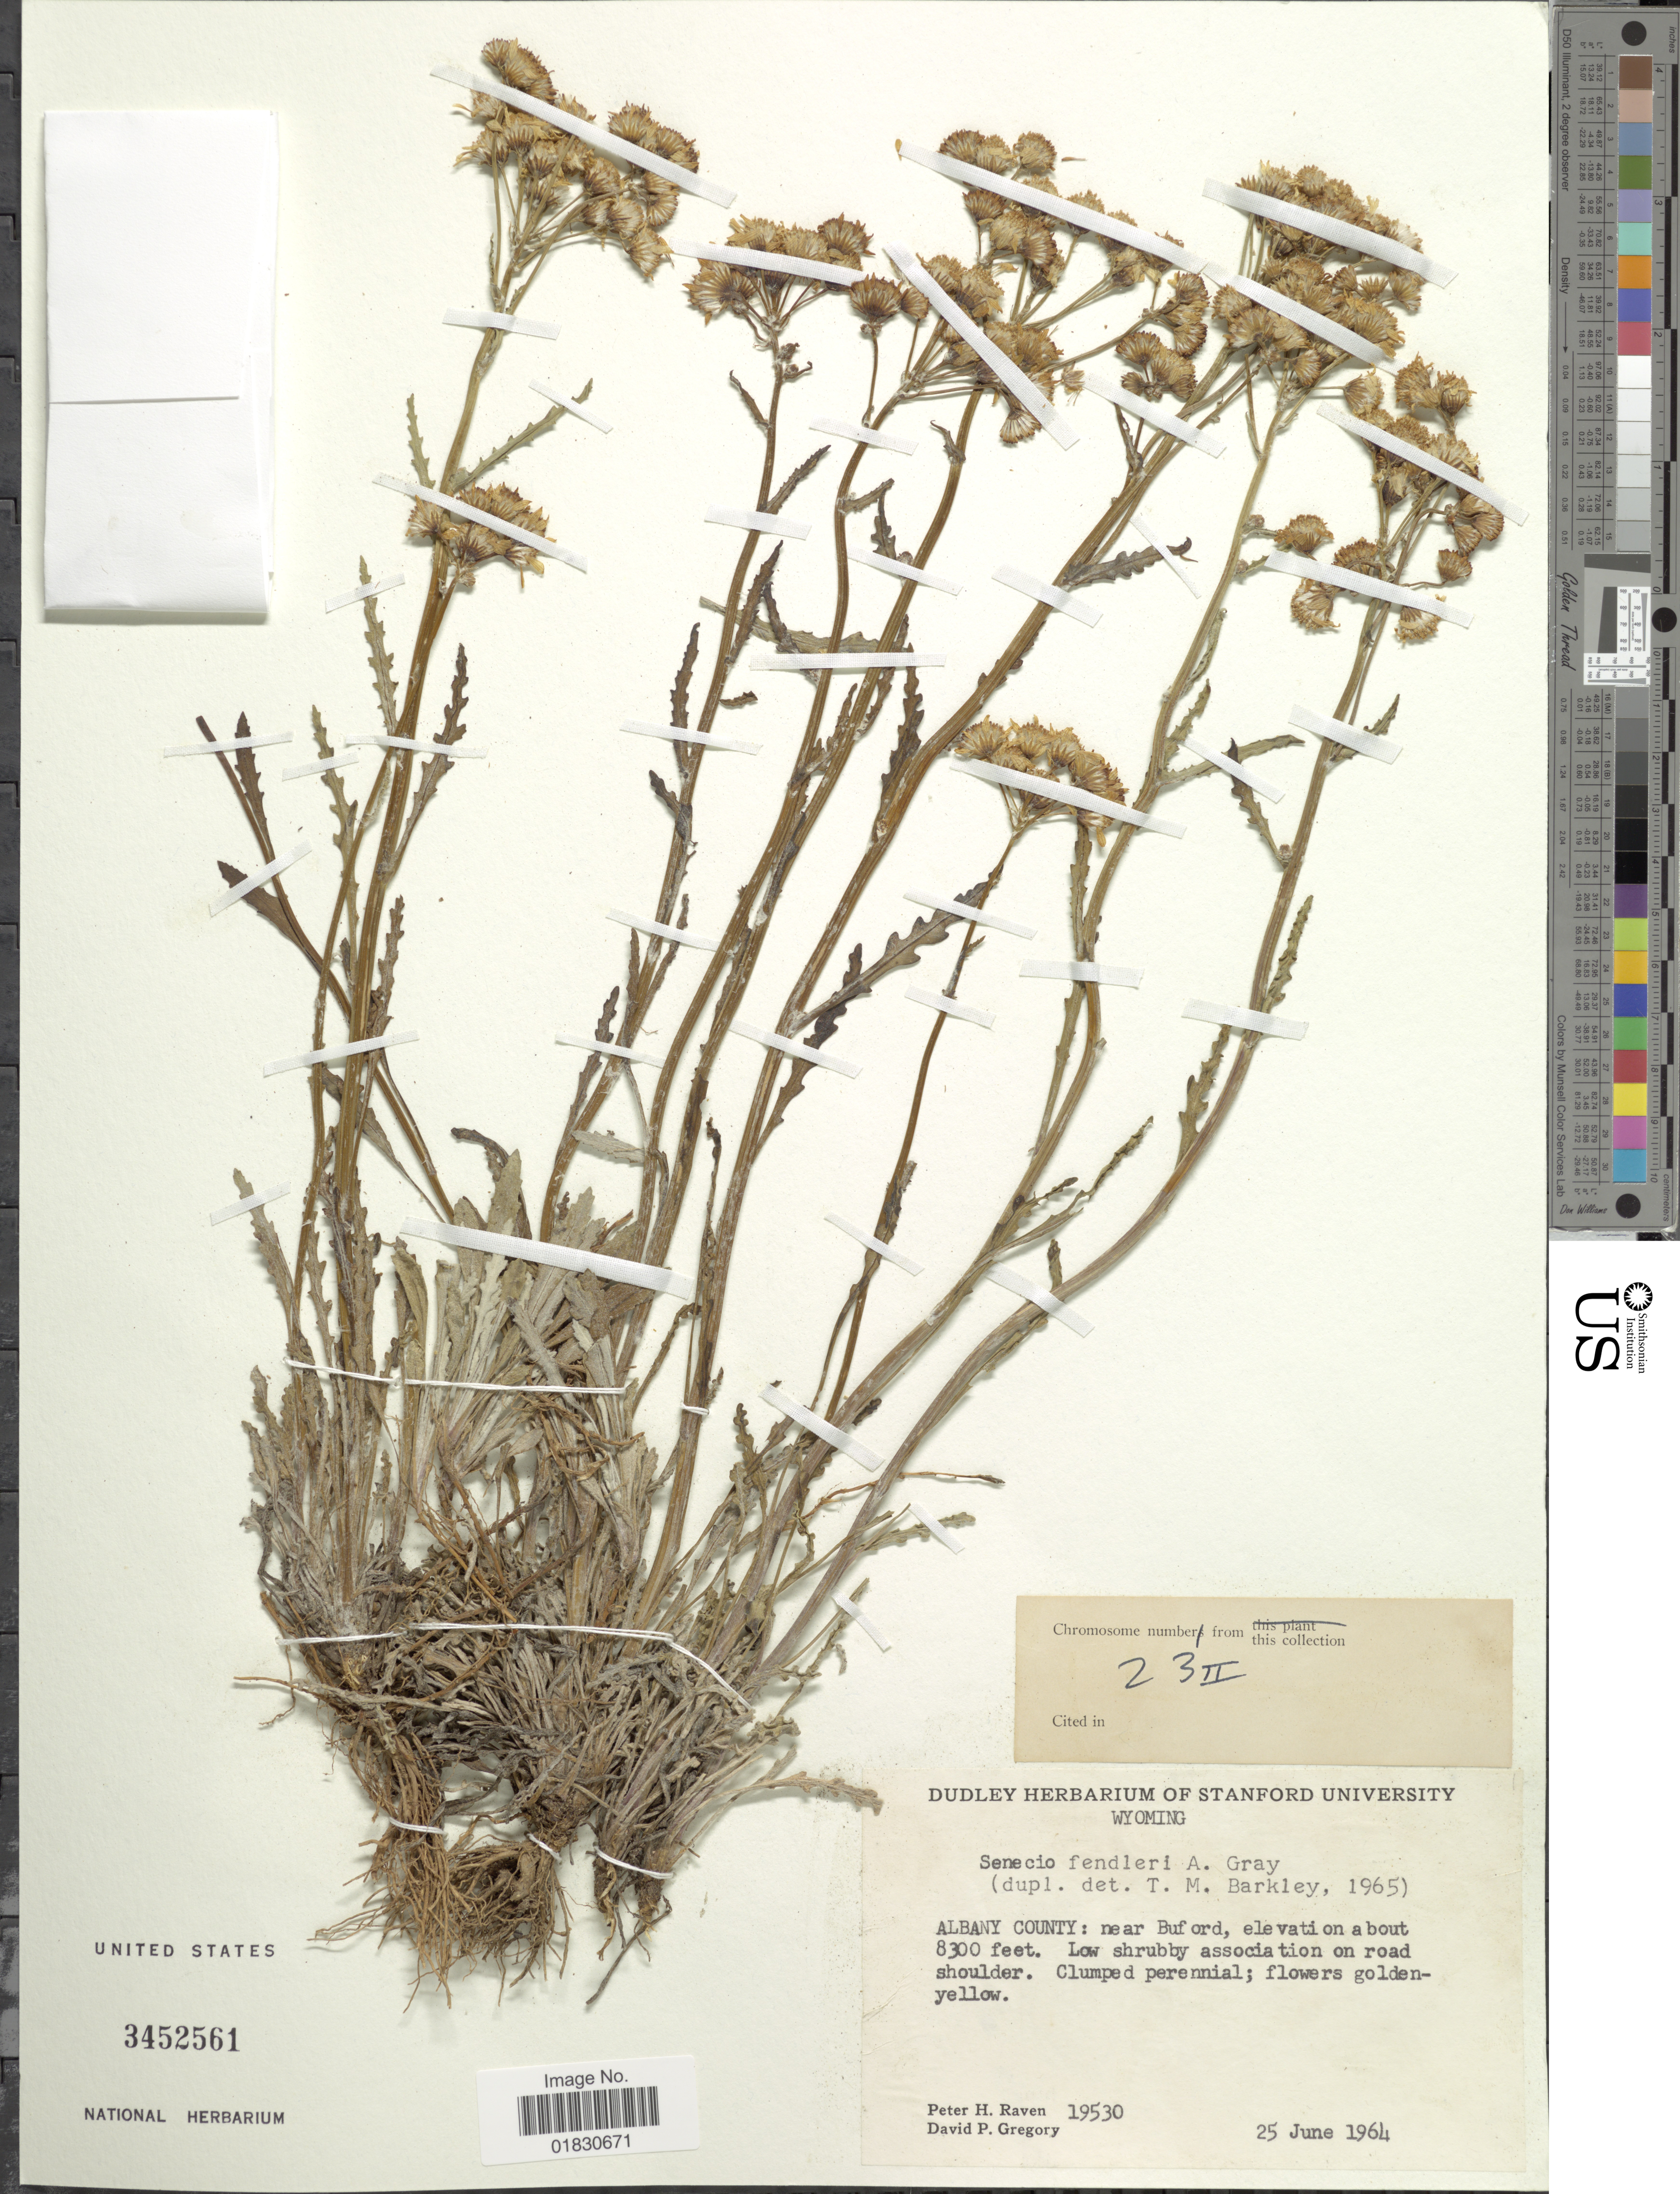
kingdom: Plantae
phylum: Tracheophyta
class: Magnoliopsida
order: Asterales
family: Asteraceae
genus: Packera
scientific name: Packera fendleri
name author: (A. Gray) W.A. Weber & Á. Löve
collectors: P. Raven & D. Gregory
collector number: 19530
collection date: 1964-06-25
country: United States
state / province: Wyoming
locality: Albany County: near Buford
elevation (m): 2530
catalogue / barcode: US 3452561